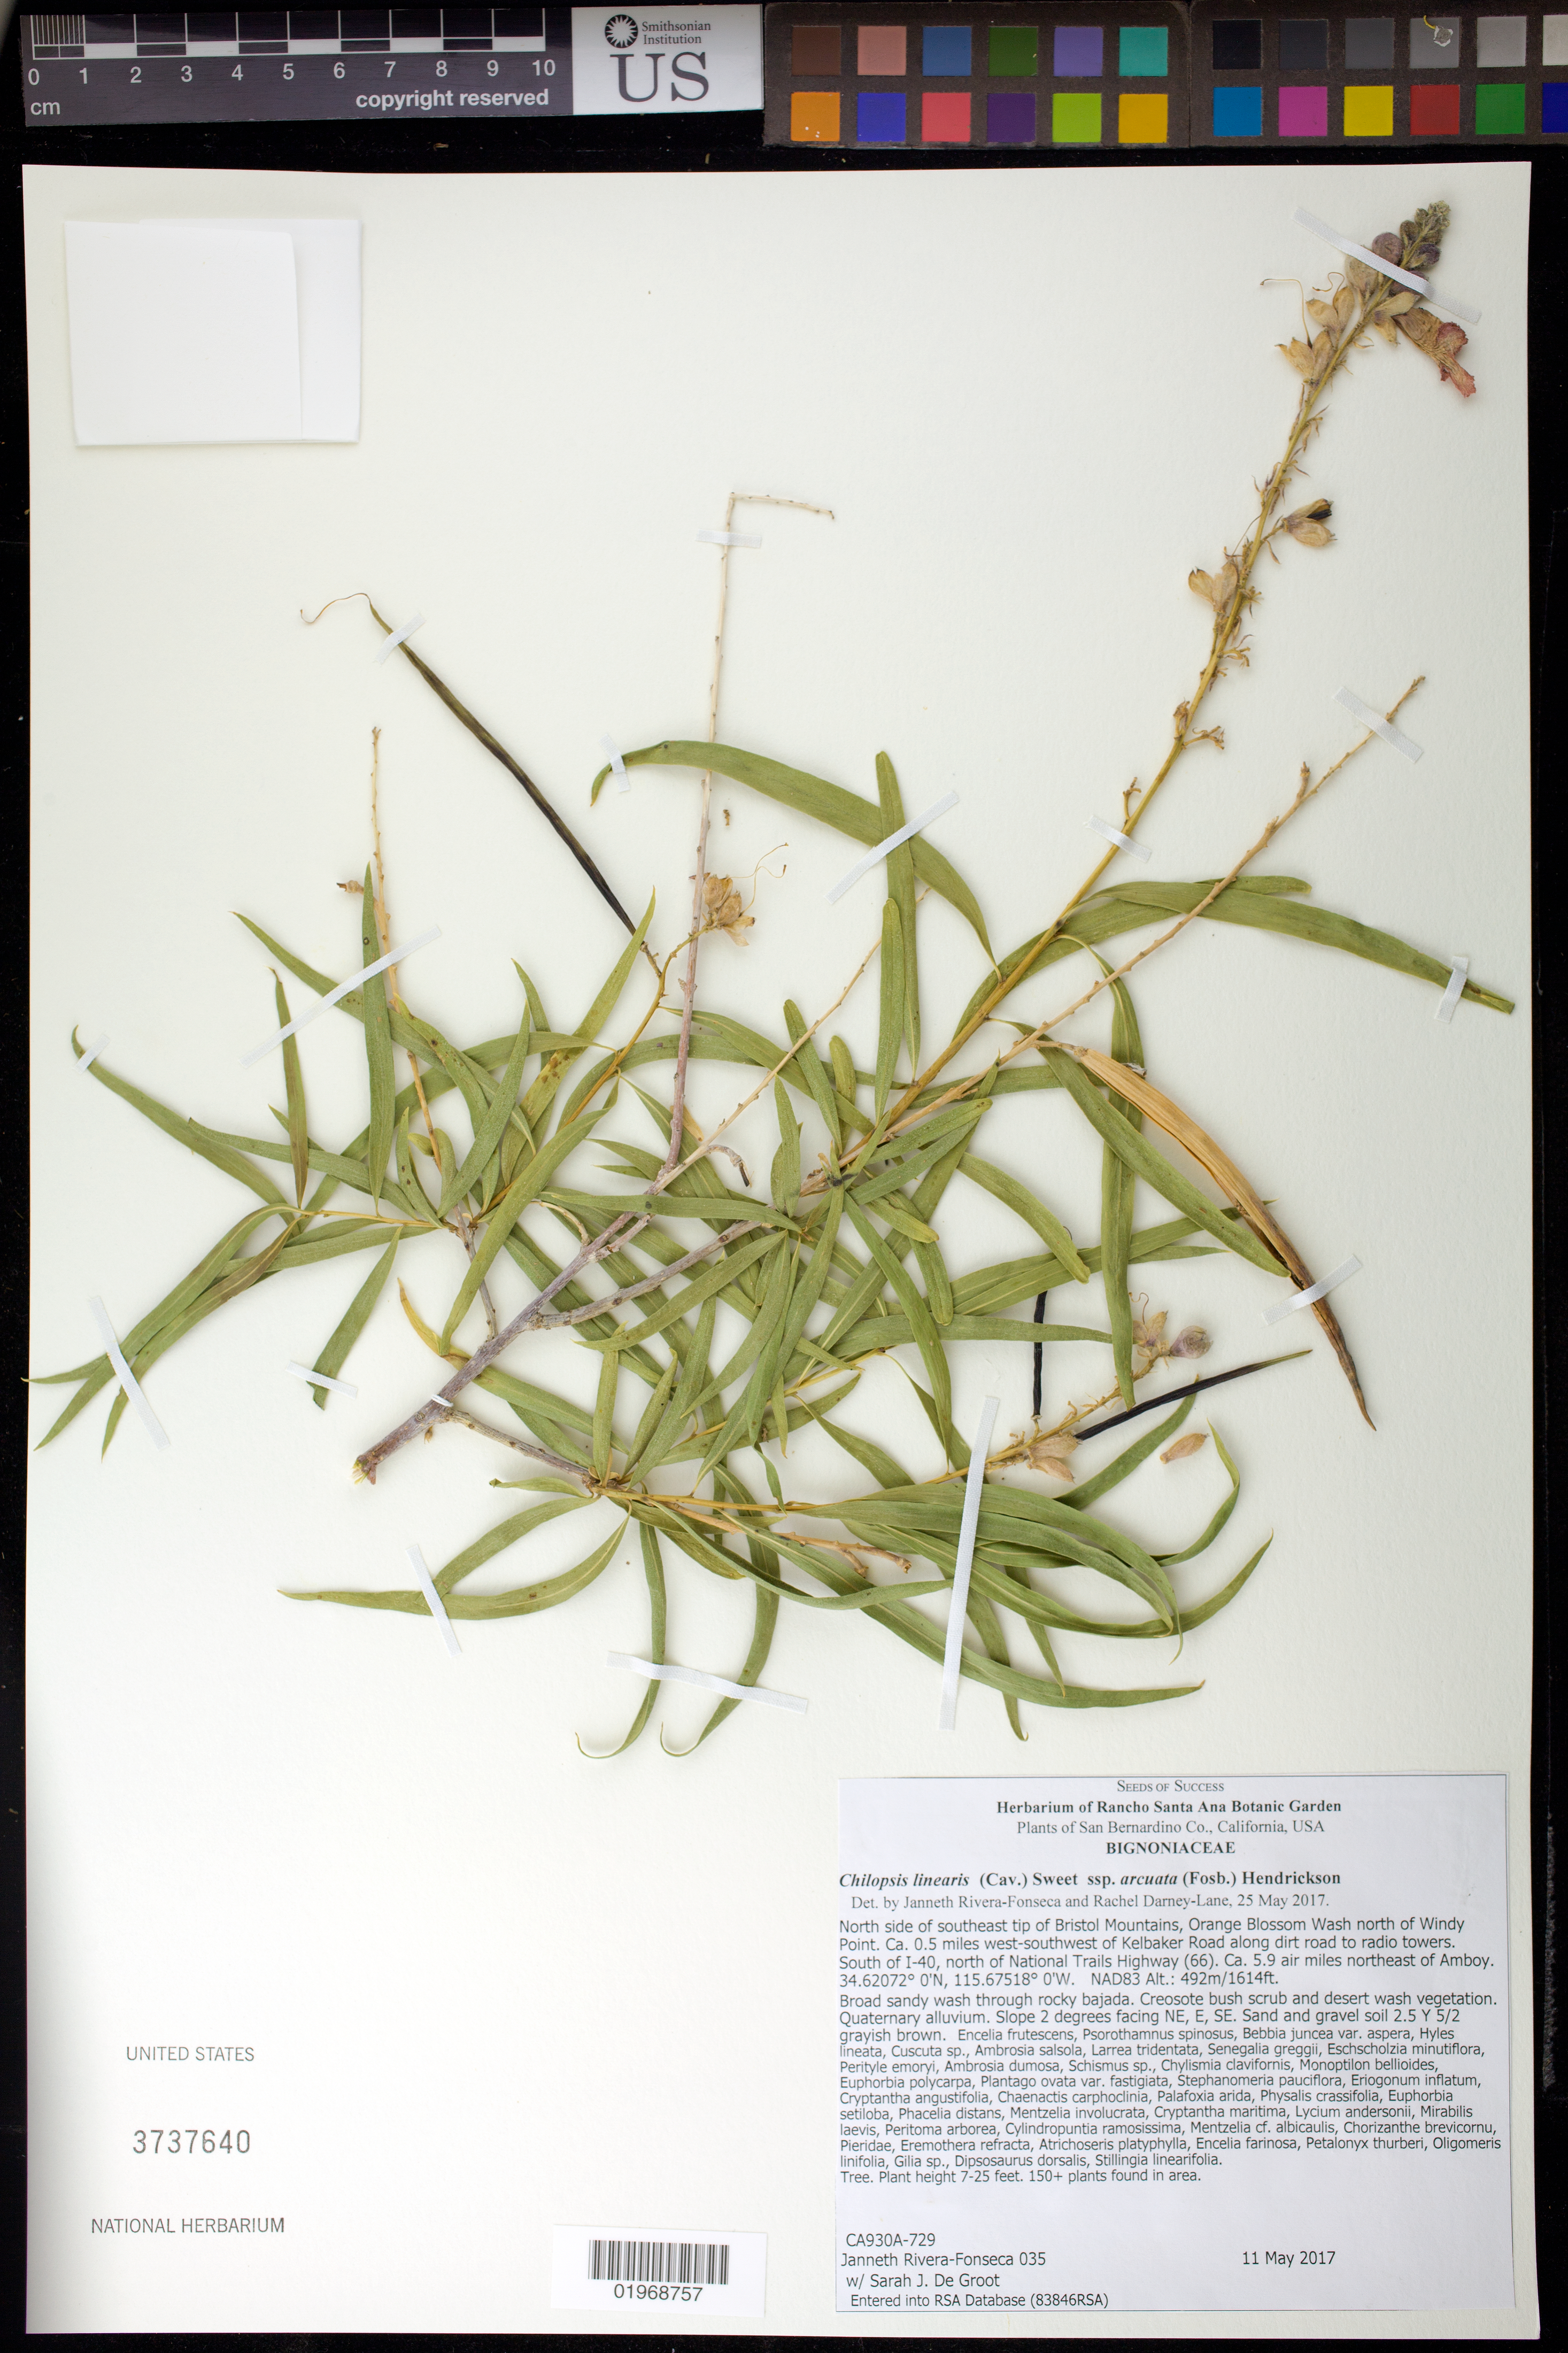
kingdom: Plantae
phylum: Tracheophyta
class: Magnoliopsida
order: Lamiales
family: Bignoniaceae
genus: Chilopsis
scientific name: Chilopsis linearis subsp. arcuata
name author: (Fosberg) Henrickson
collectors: J. Rivera-Fonseca & S. De Groot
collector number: CA930A-729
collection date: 2017-05-11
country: United States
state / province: California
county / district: San Bernardino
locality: SE tip of Bristol Mts, Orange Blossom Walsh N of Windy Point, N of National Trails Hwy (66), ca. 5.9 air miles NE of Amboy.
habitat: Broad sandy wash through rocky bajada. Creosote bush scrub and desert wash vegetation.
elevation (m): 492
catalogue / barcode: US 3737640